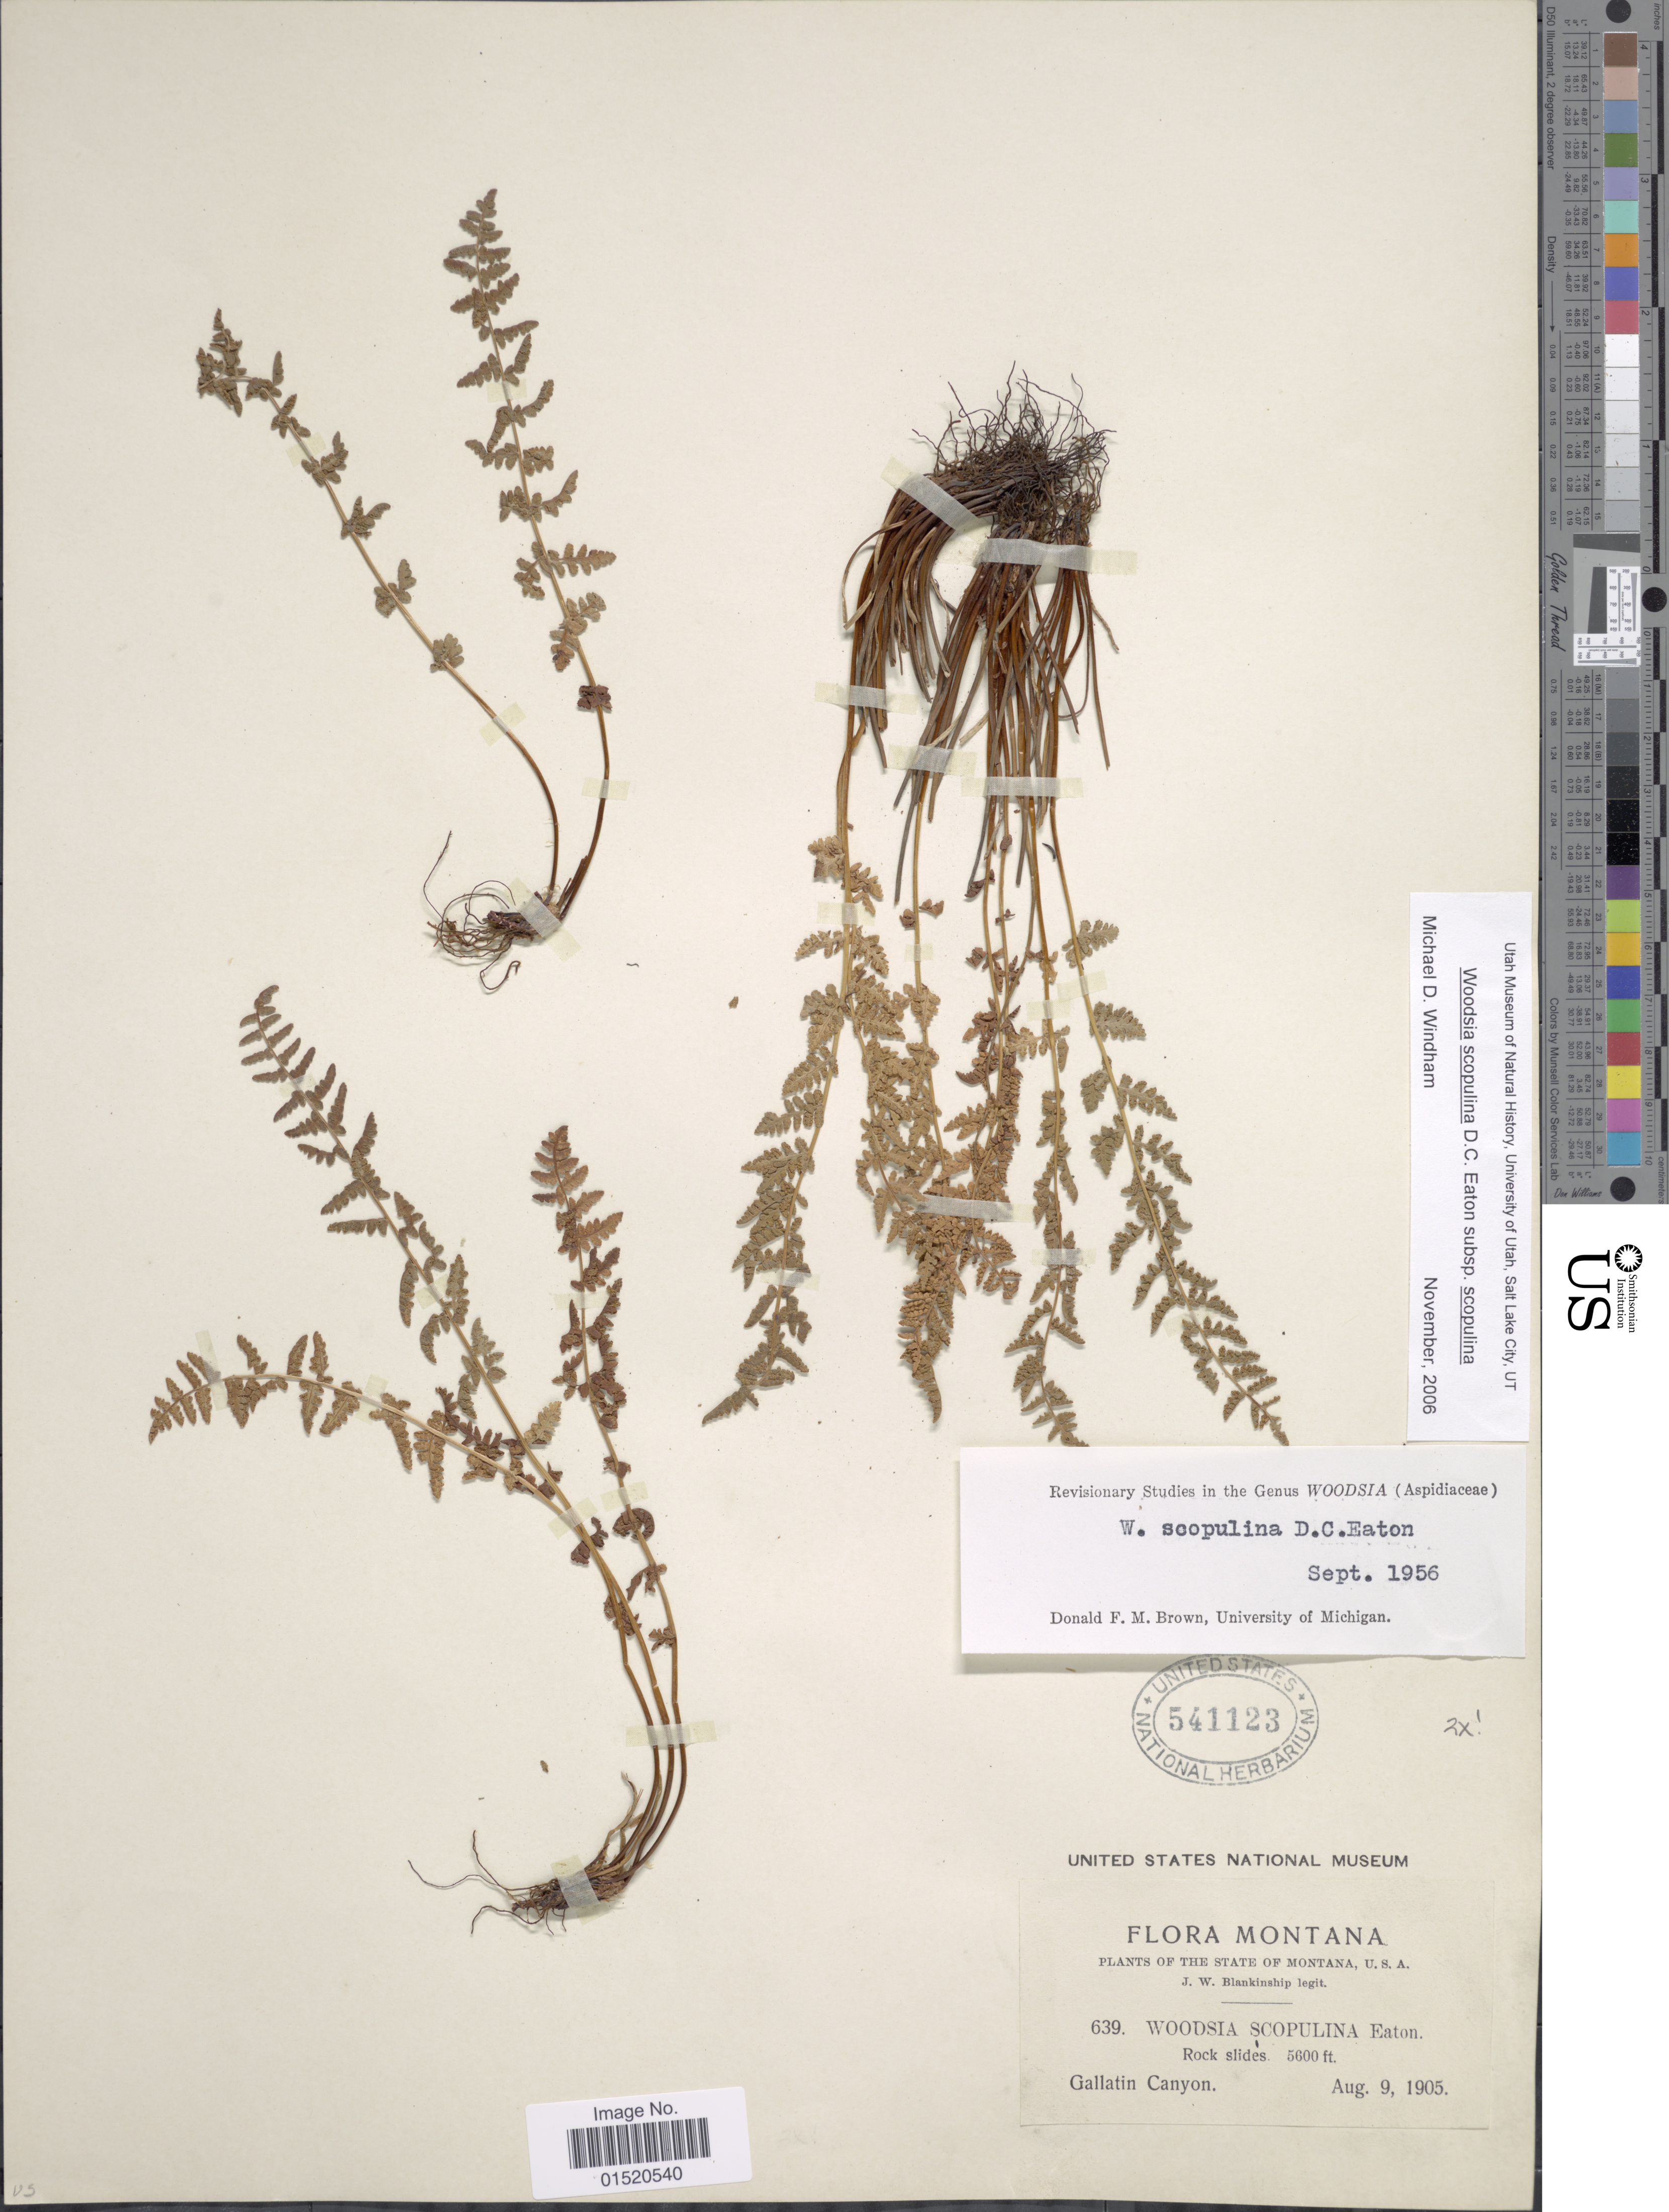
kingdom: Plantae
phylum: Tracheophyta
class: Polypodiopsida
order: Polypodiales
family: Woodsiaceae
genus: Woodsia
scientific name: Woodsia scopulina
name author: D.C. Eaton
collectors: J. W. Blankinship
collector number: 639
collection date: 1905-08-09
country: United States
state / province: Montana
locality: Rock sliedes, Gallatin Canyon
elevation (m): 1707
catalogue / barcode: US 541123